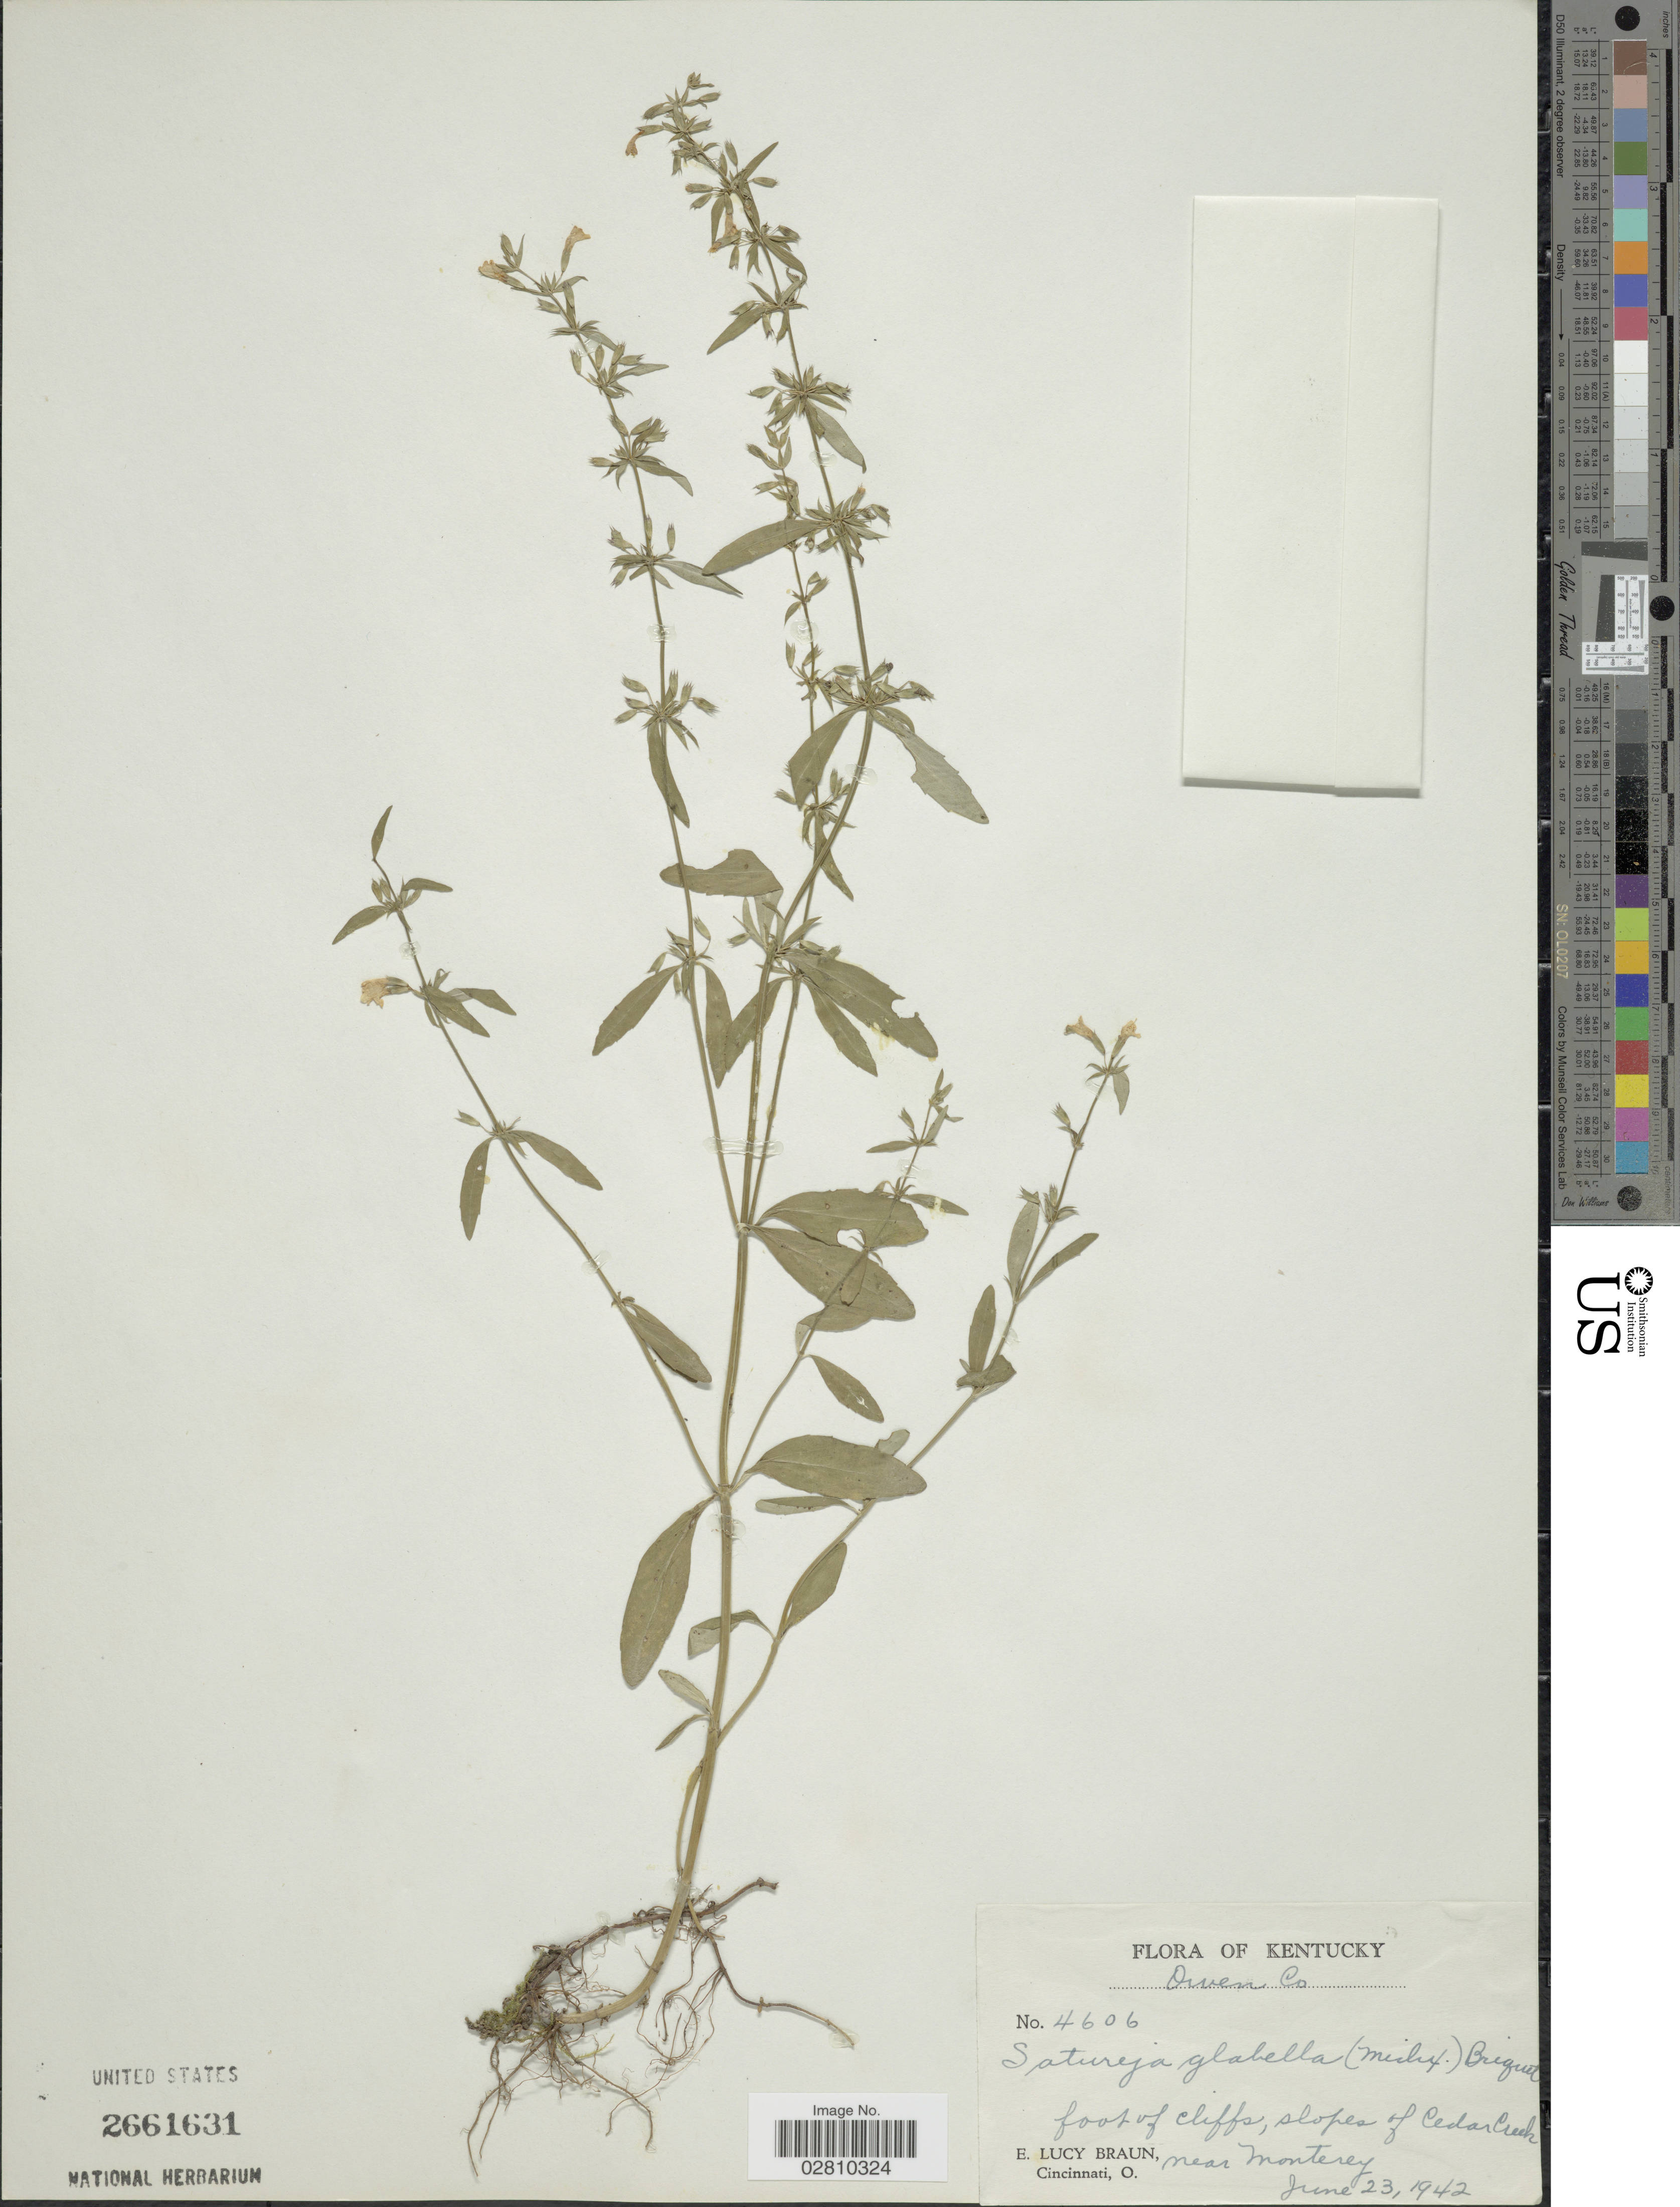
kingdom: Plantae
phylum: Tracheophyta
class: Magnoliopsida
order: Lamiales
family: Lamiaceae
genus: Clinopodium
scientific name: Clinopodium glabellum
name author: (Michx.) Kuntze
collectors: E. L. Braun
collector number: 4606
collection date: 1942-06-23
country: United States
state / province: Kentucky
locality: Owen Co. Foot of cliffs, slopes of Cedar Creek near Monterey.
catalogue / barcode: US 2661631